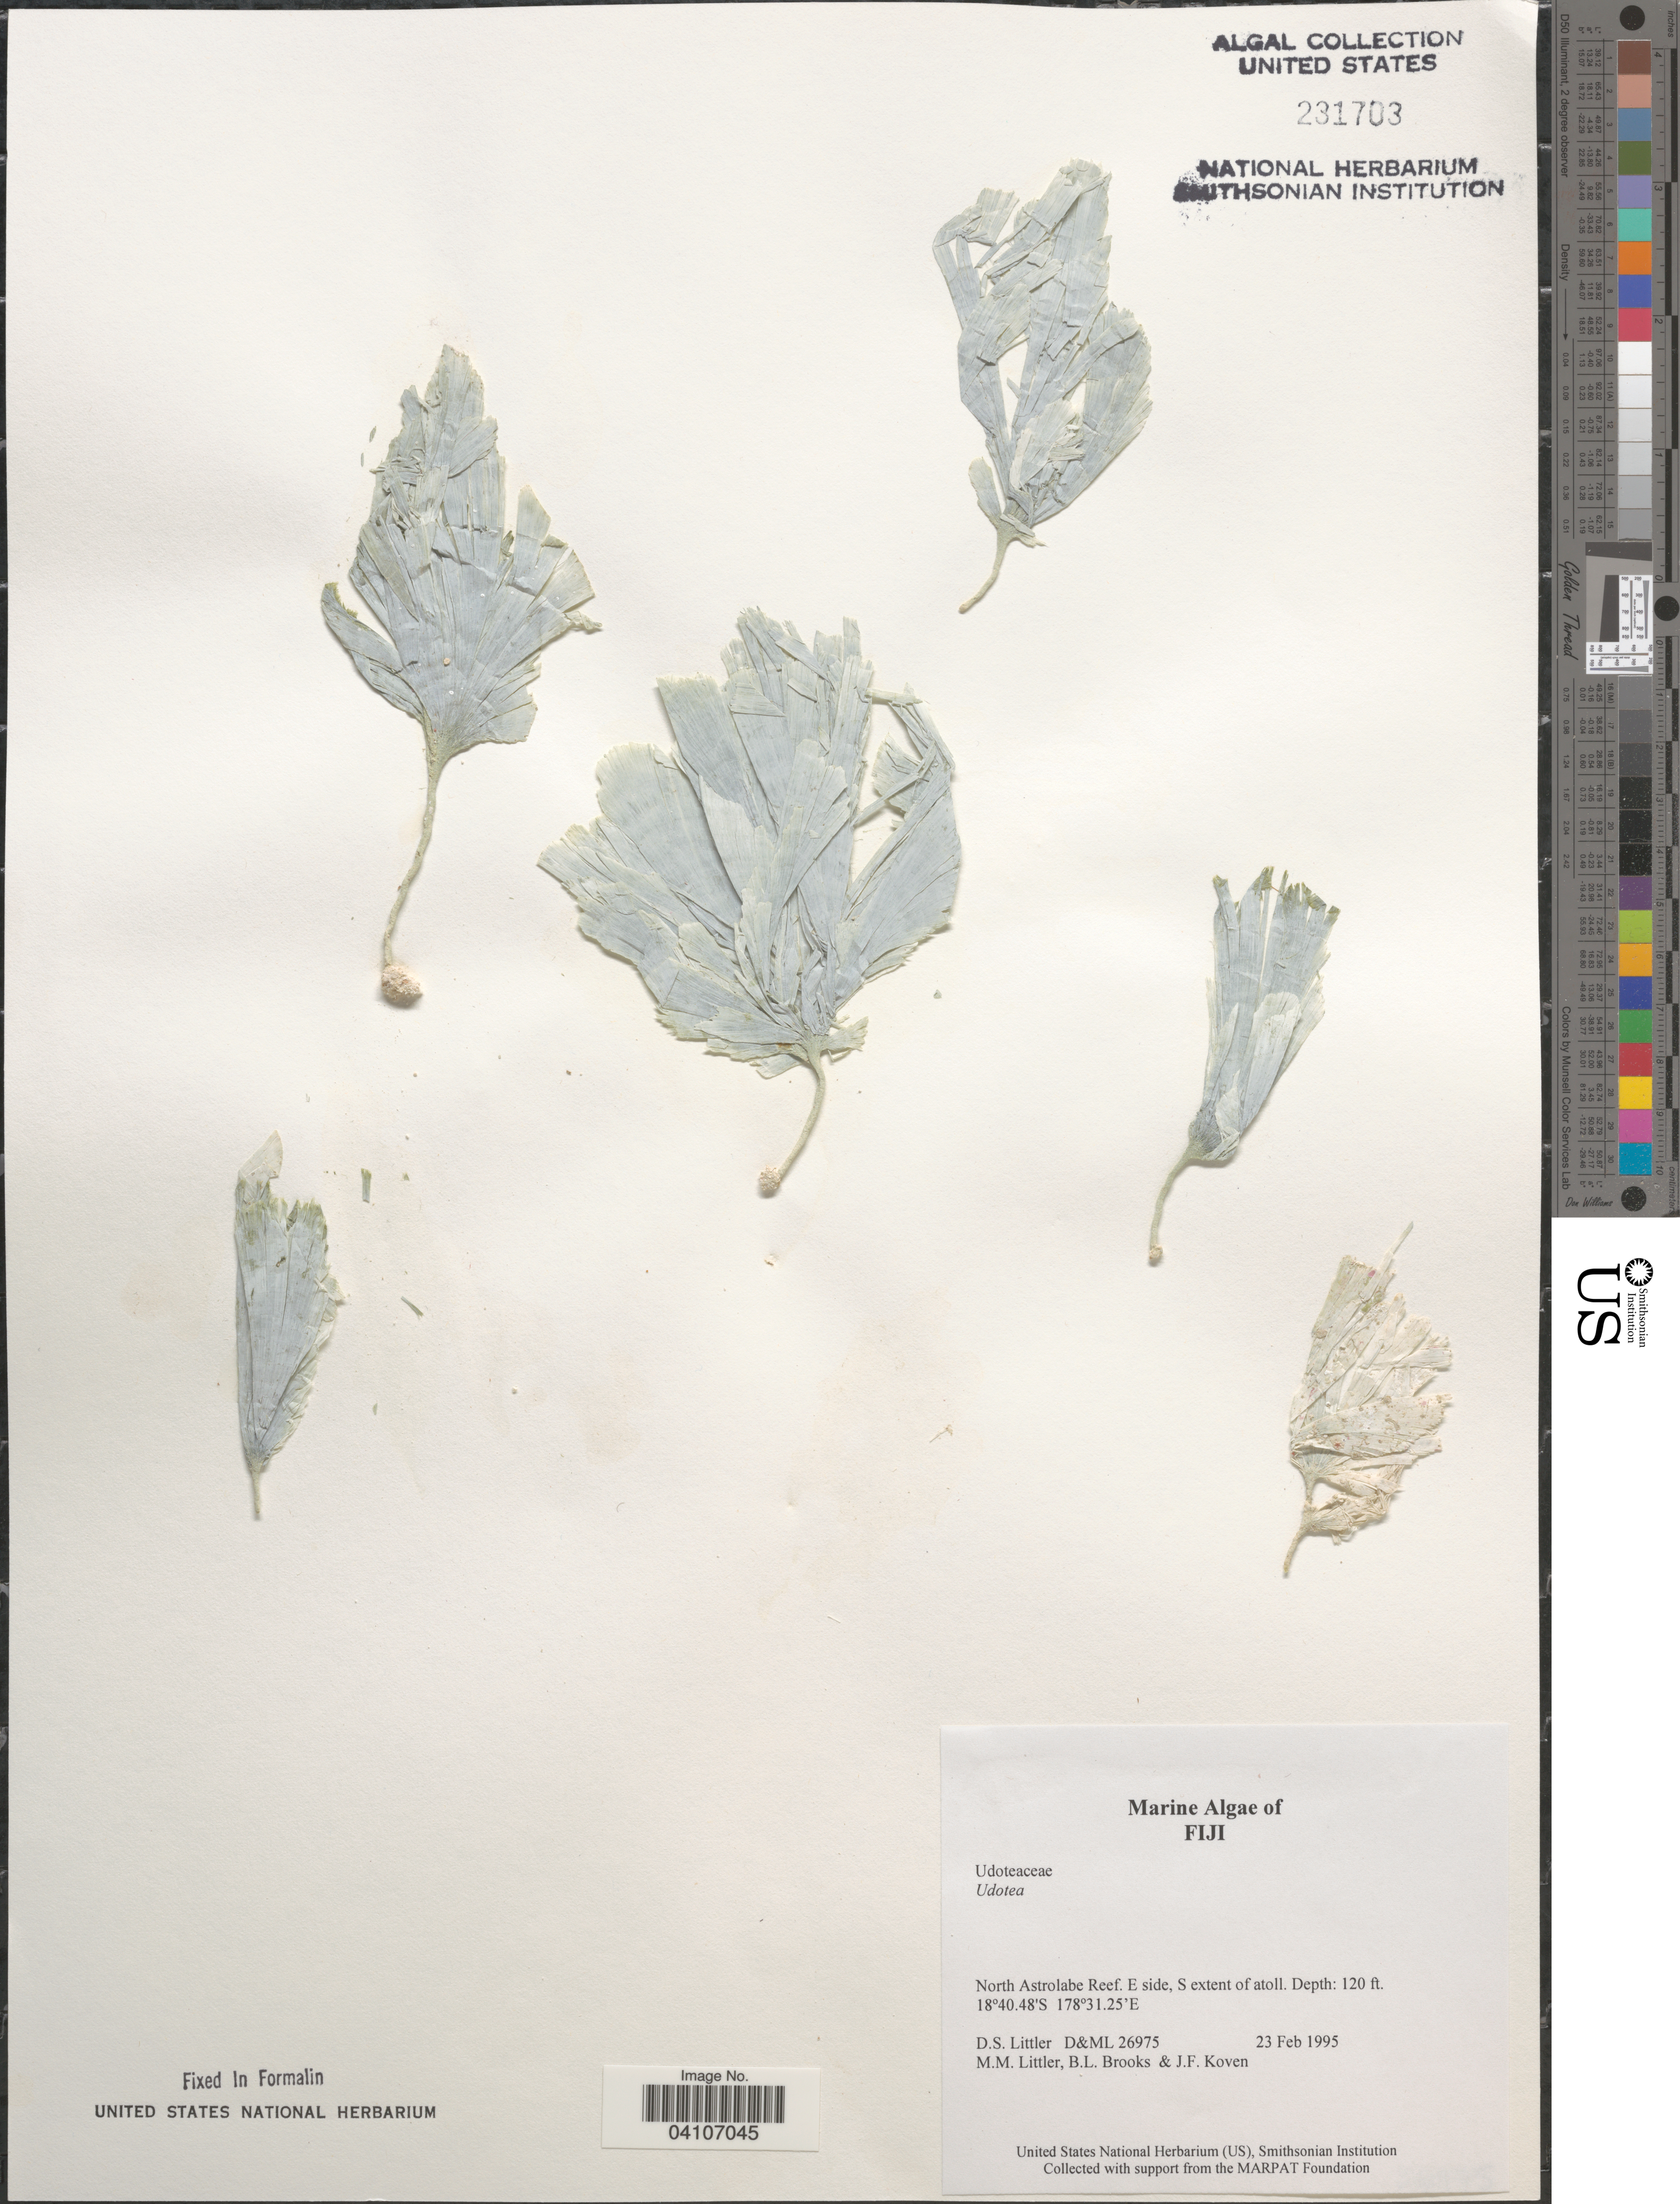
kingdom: Plantae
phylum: Chlorophyta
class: Ulvophyceae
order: Bryopsidales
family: Udoteaceae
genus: Udotea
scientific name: Udotea sp.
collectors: D. S. Littler, B. Brooks & J. Koven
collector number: D&ML26975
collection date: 1995-02-23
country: Fiji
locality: North Astrolabe Reef. E side, S extent of atoll.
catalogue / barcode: US 231703